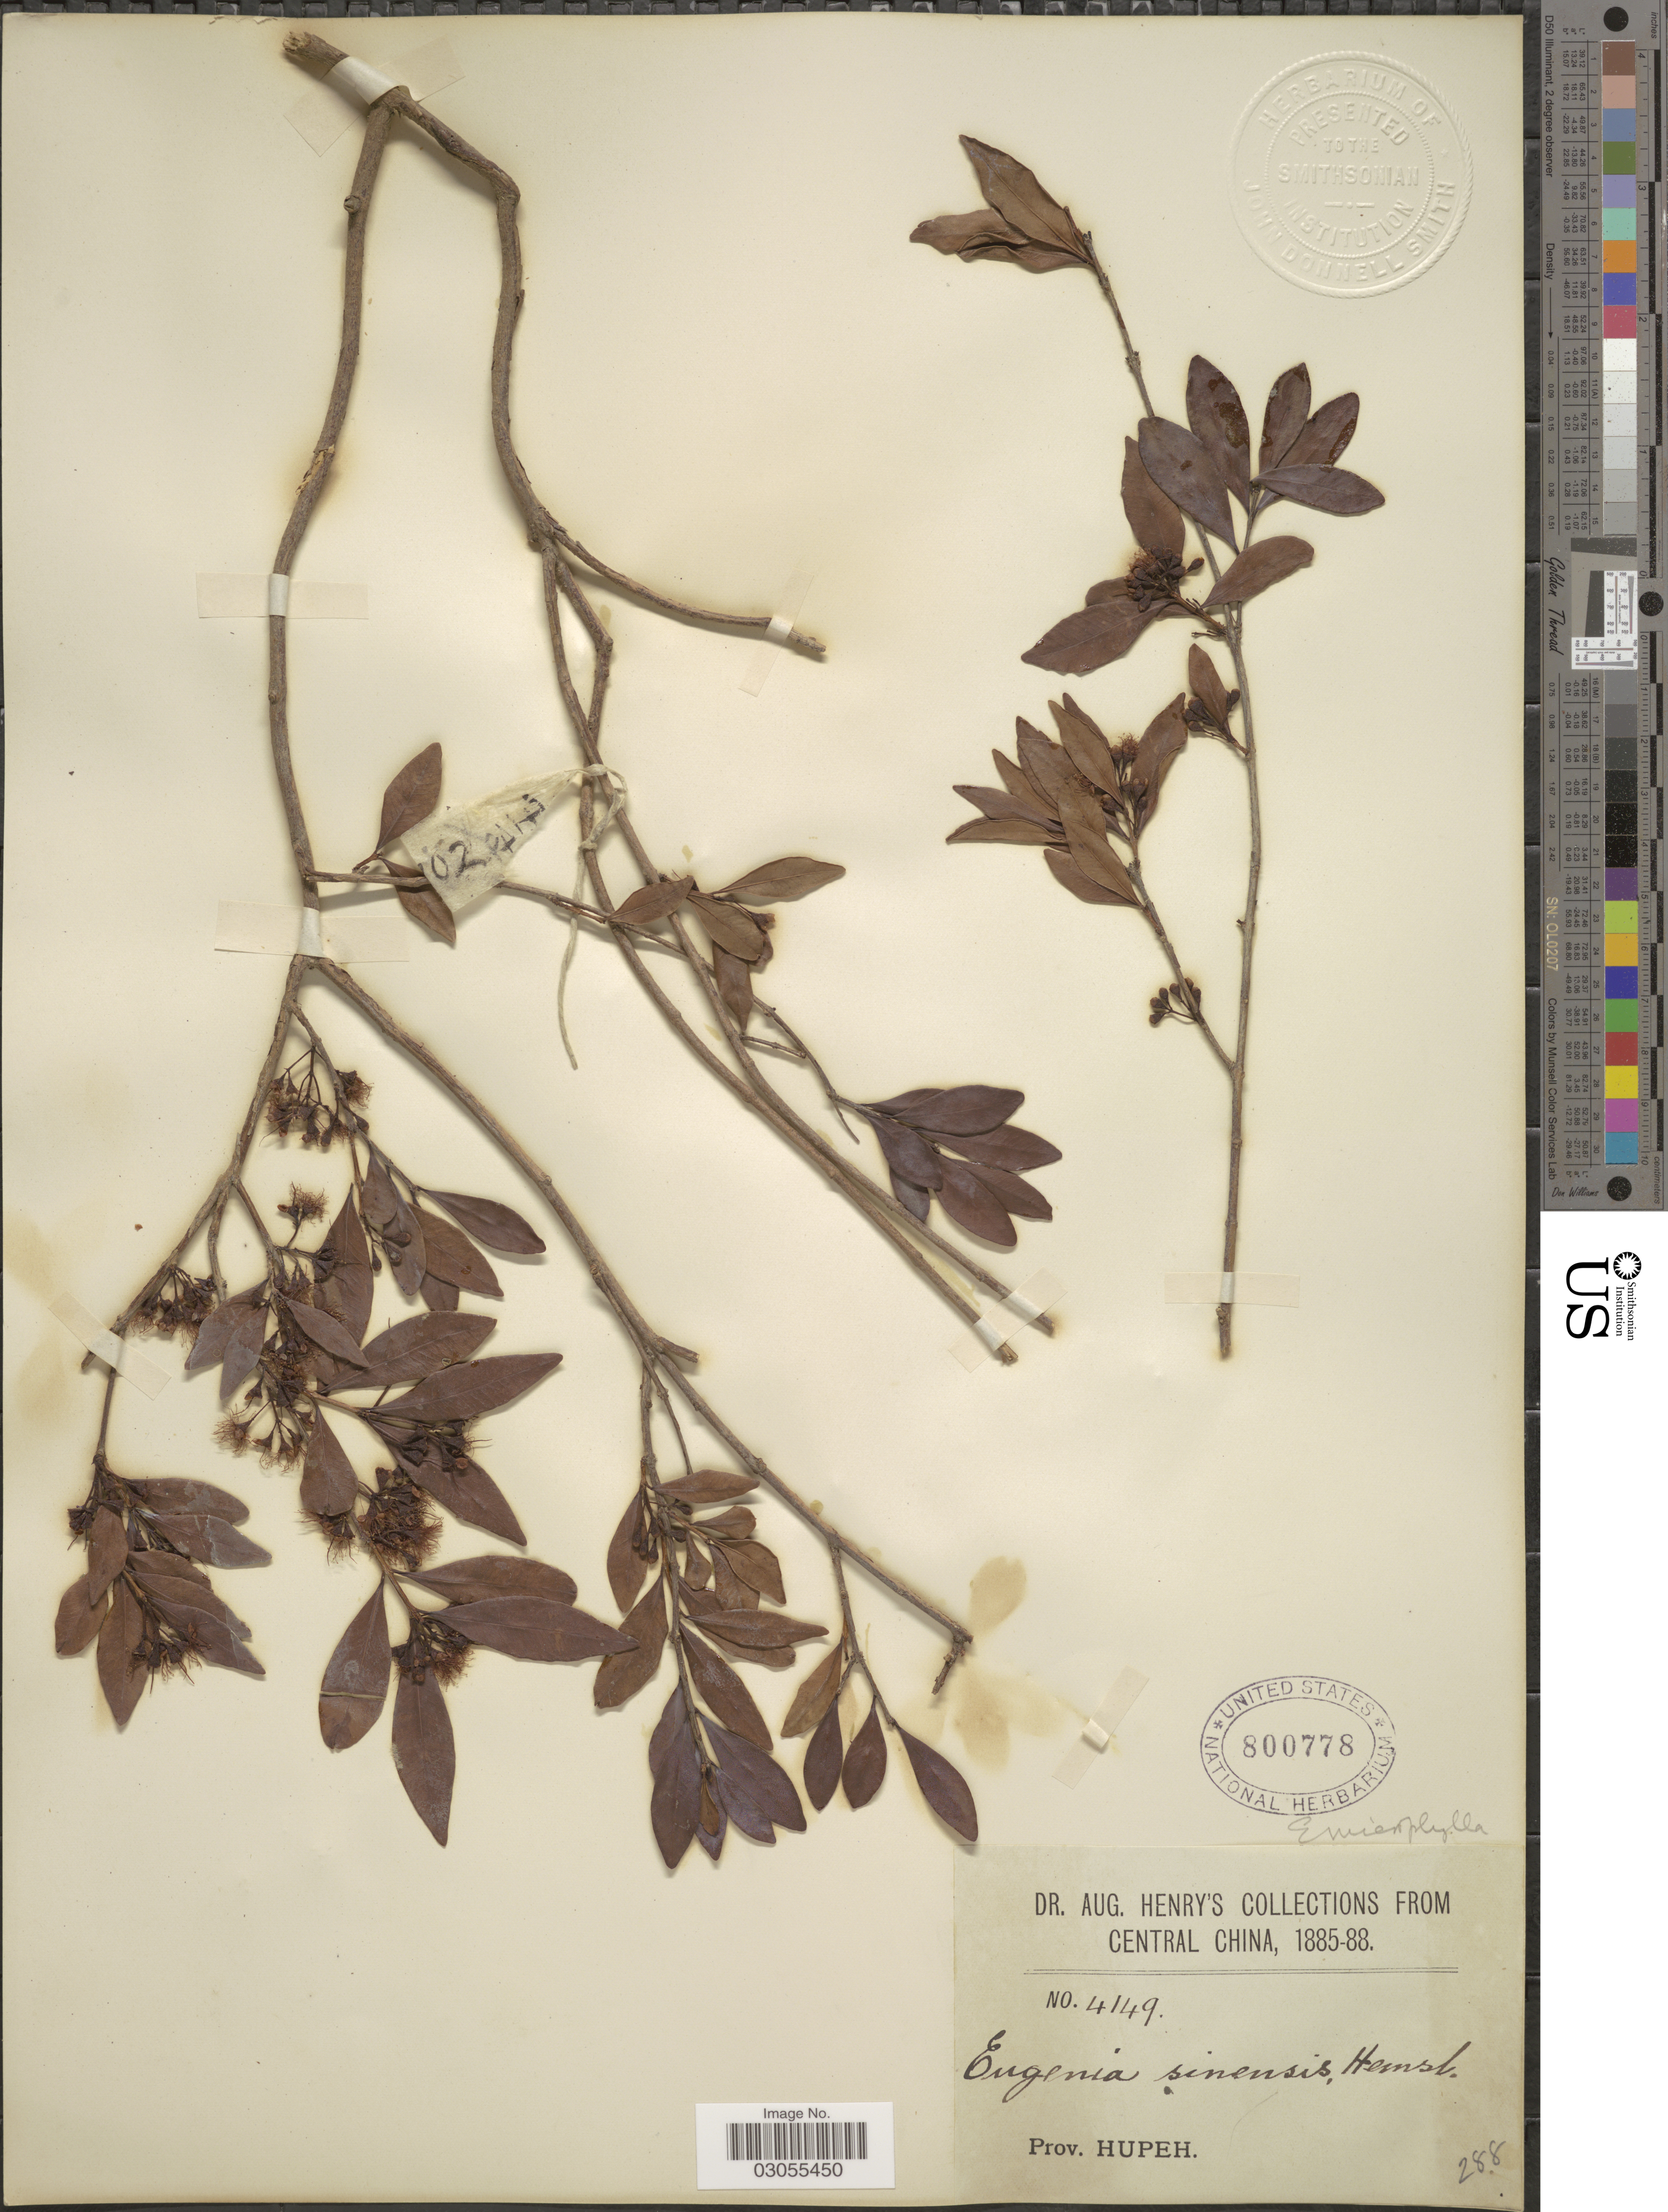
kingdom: Plantae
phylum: Tracheophyta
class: Magnoliopsida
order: Myrtales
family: Myrtaceae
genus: Syzygium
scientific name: Syzygium buxifolium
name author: Hook. & Arn.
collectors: A. Henry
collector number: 4149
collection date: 1885/1888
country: China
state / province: Hubei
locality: Central China. Prov. Hupeh.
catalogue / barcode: US 800778